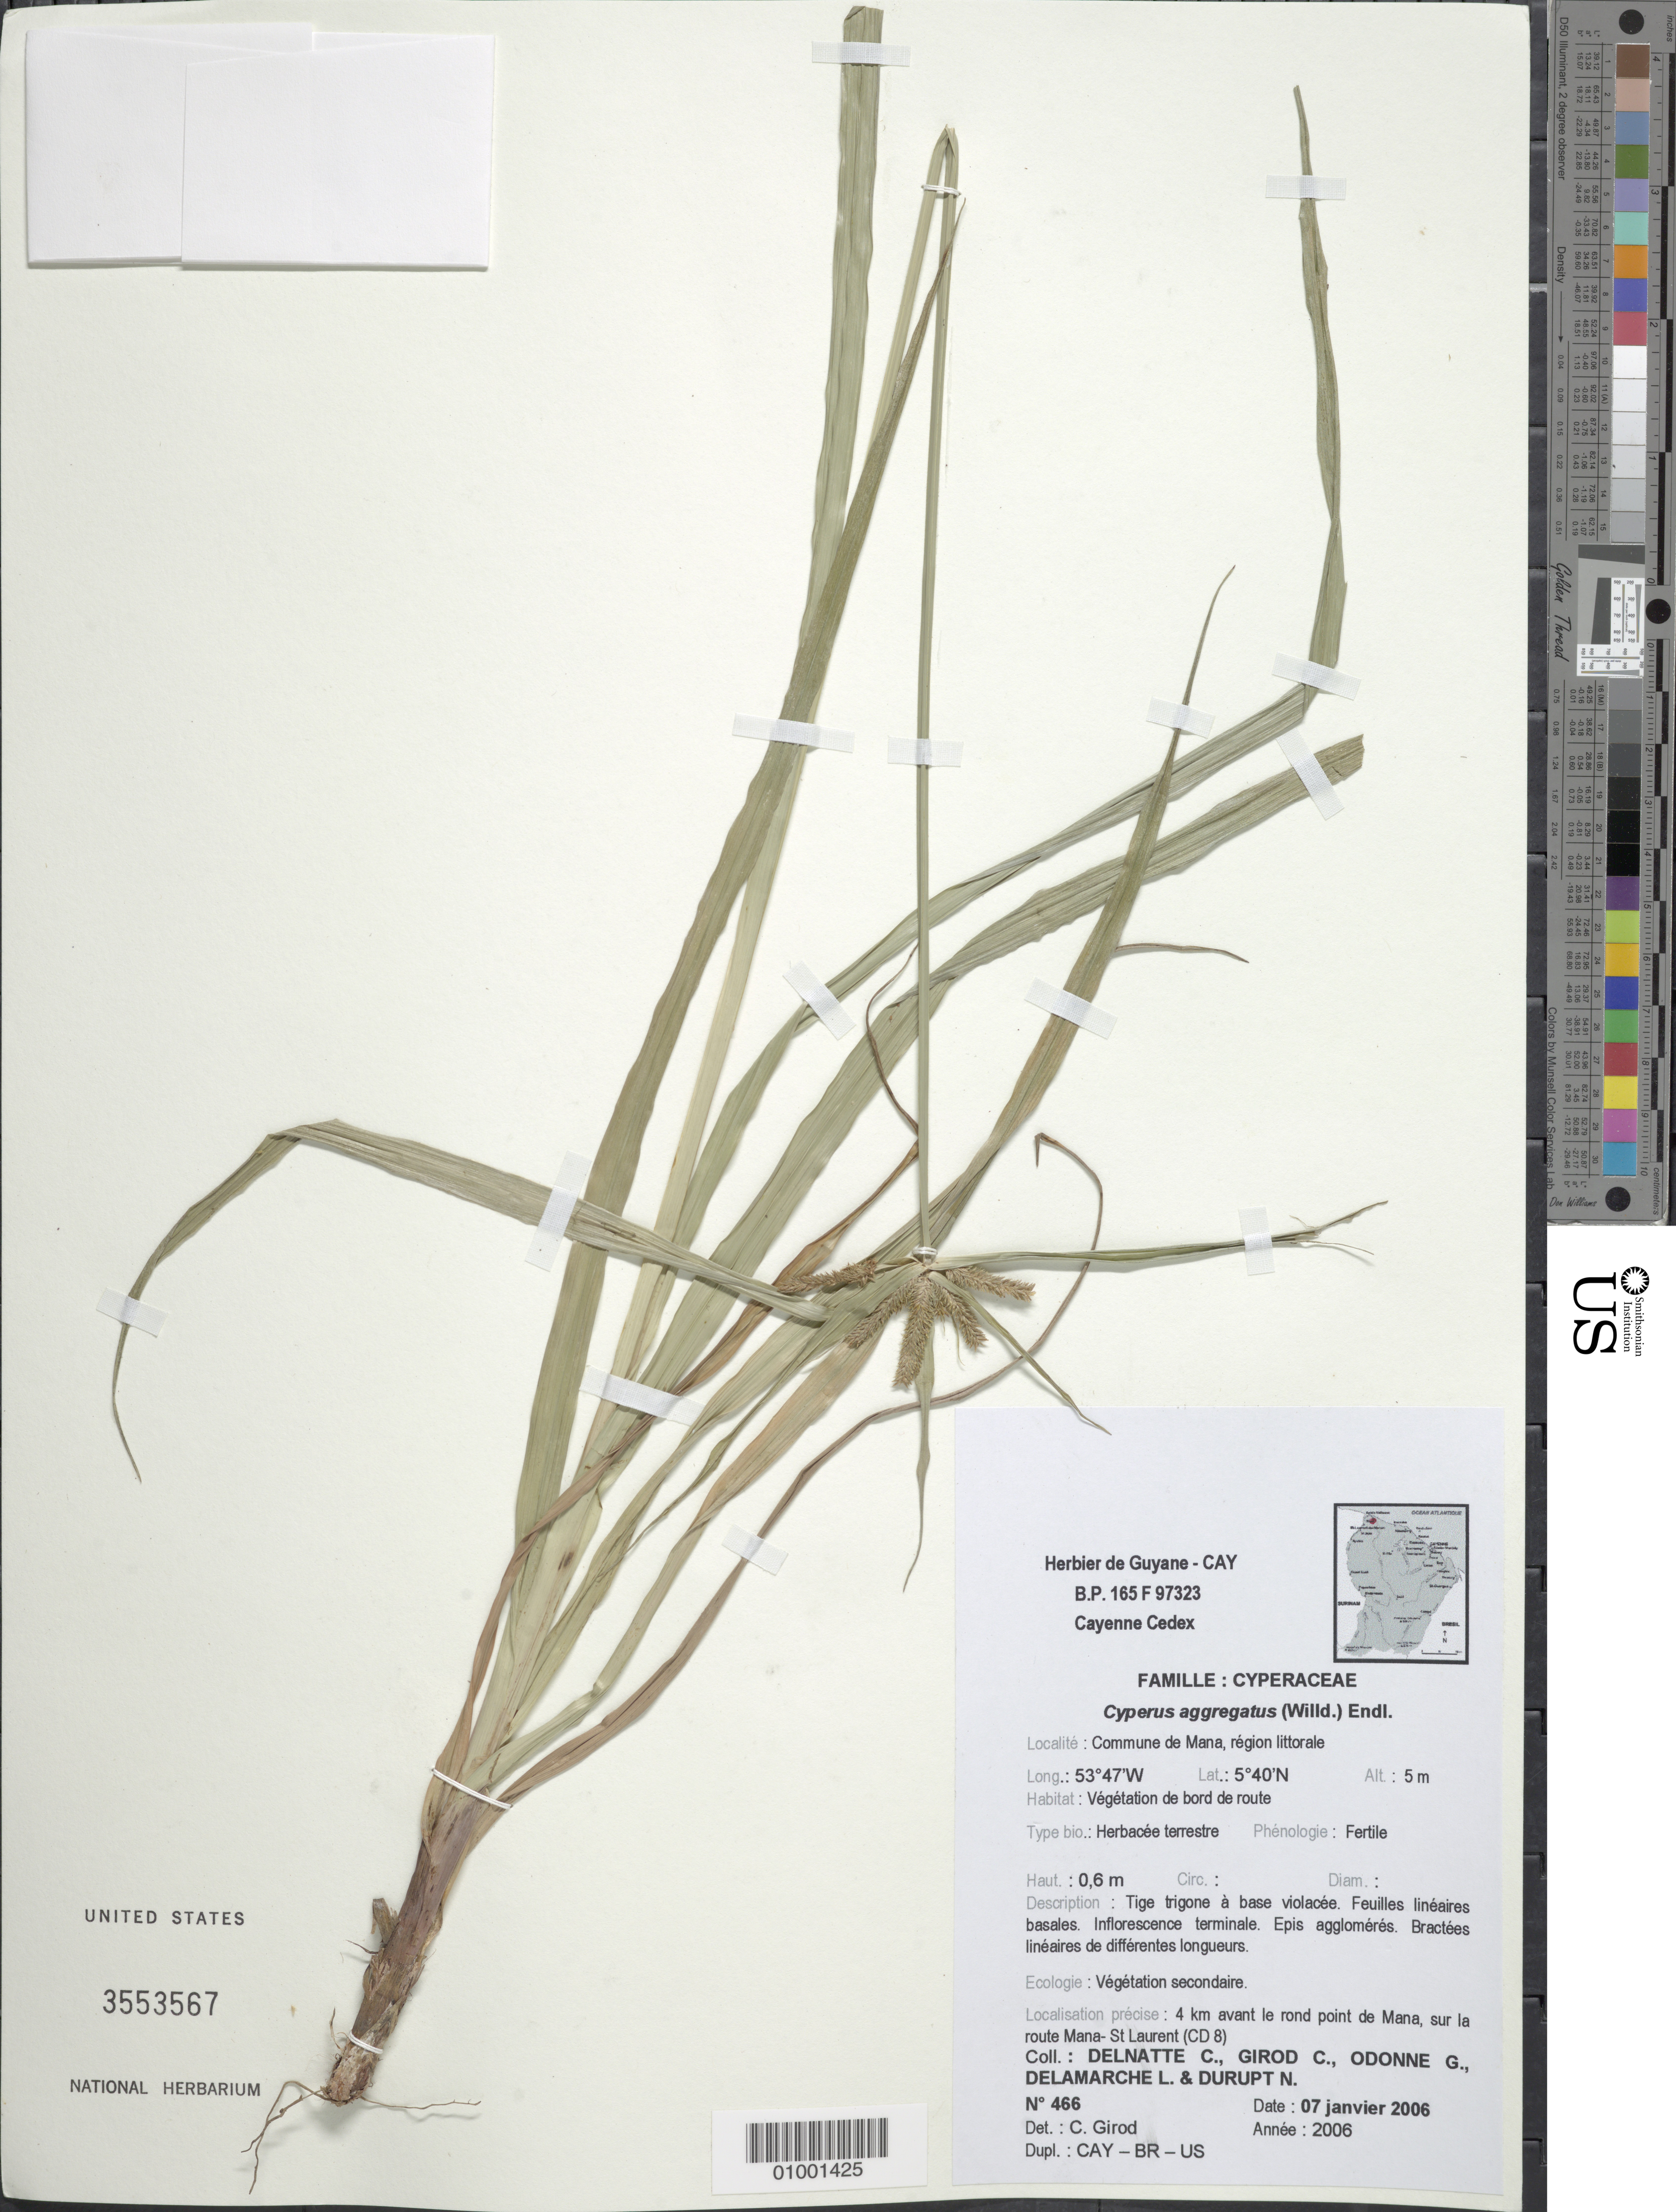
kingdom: Plantae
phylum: Tracheophyta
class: Liliopsida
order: Poales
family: Cyperaceae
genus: Cyperus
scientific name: Cyperus aggregatus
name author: (Willd.) Endl.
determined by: Girod, C.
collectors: C. Delnatte, C. Girod, G. Odonne, L. Delamarche & N. Durupt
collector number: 466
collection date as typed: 7-Jan-06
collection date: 2006-01-07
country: French Guiana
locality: Commune de Mana, 4 km avant le rond point de Mana, sur la route Mana - St Laurent (CD 8)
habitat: Vegetation de borde de route. Vegetation secondaire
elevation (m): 5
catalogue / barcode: US 3553567